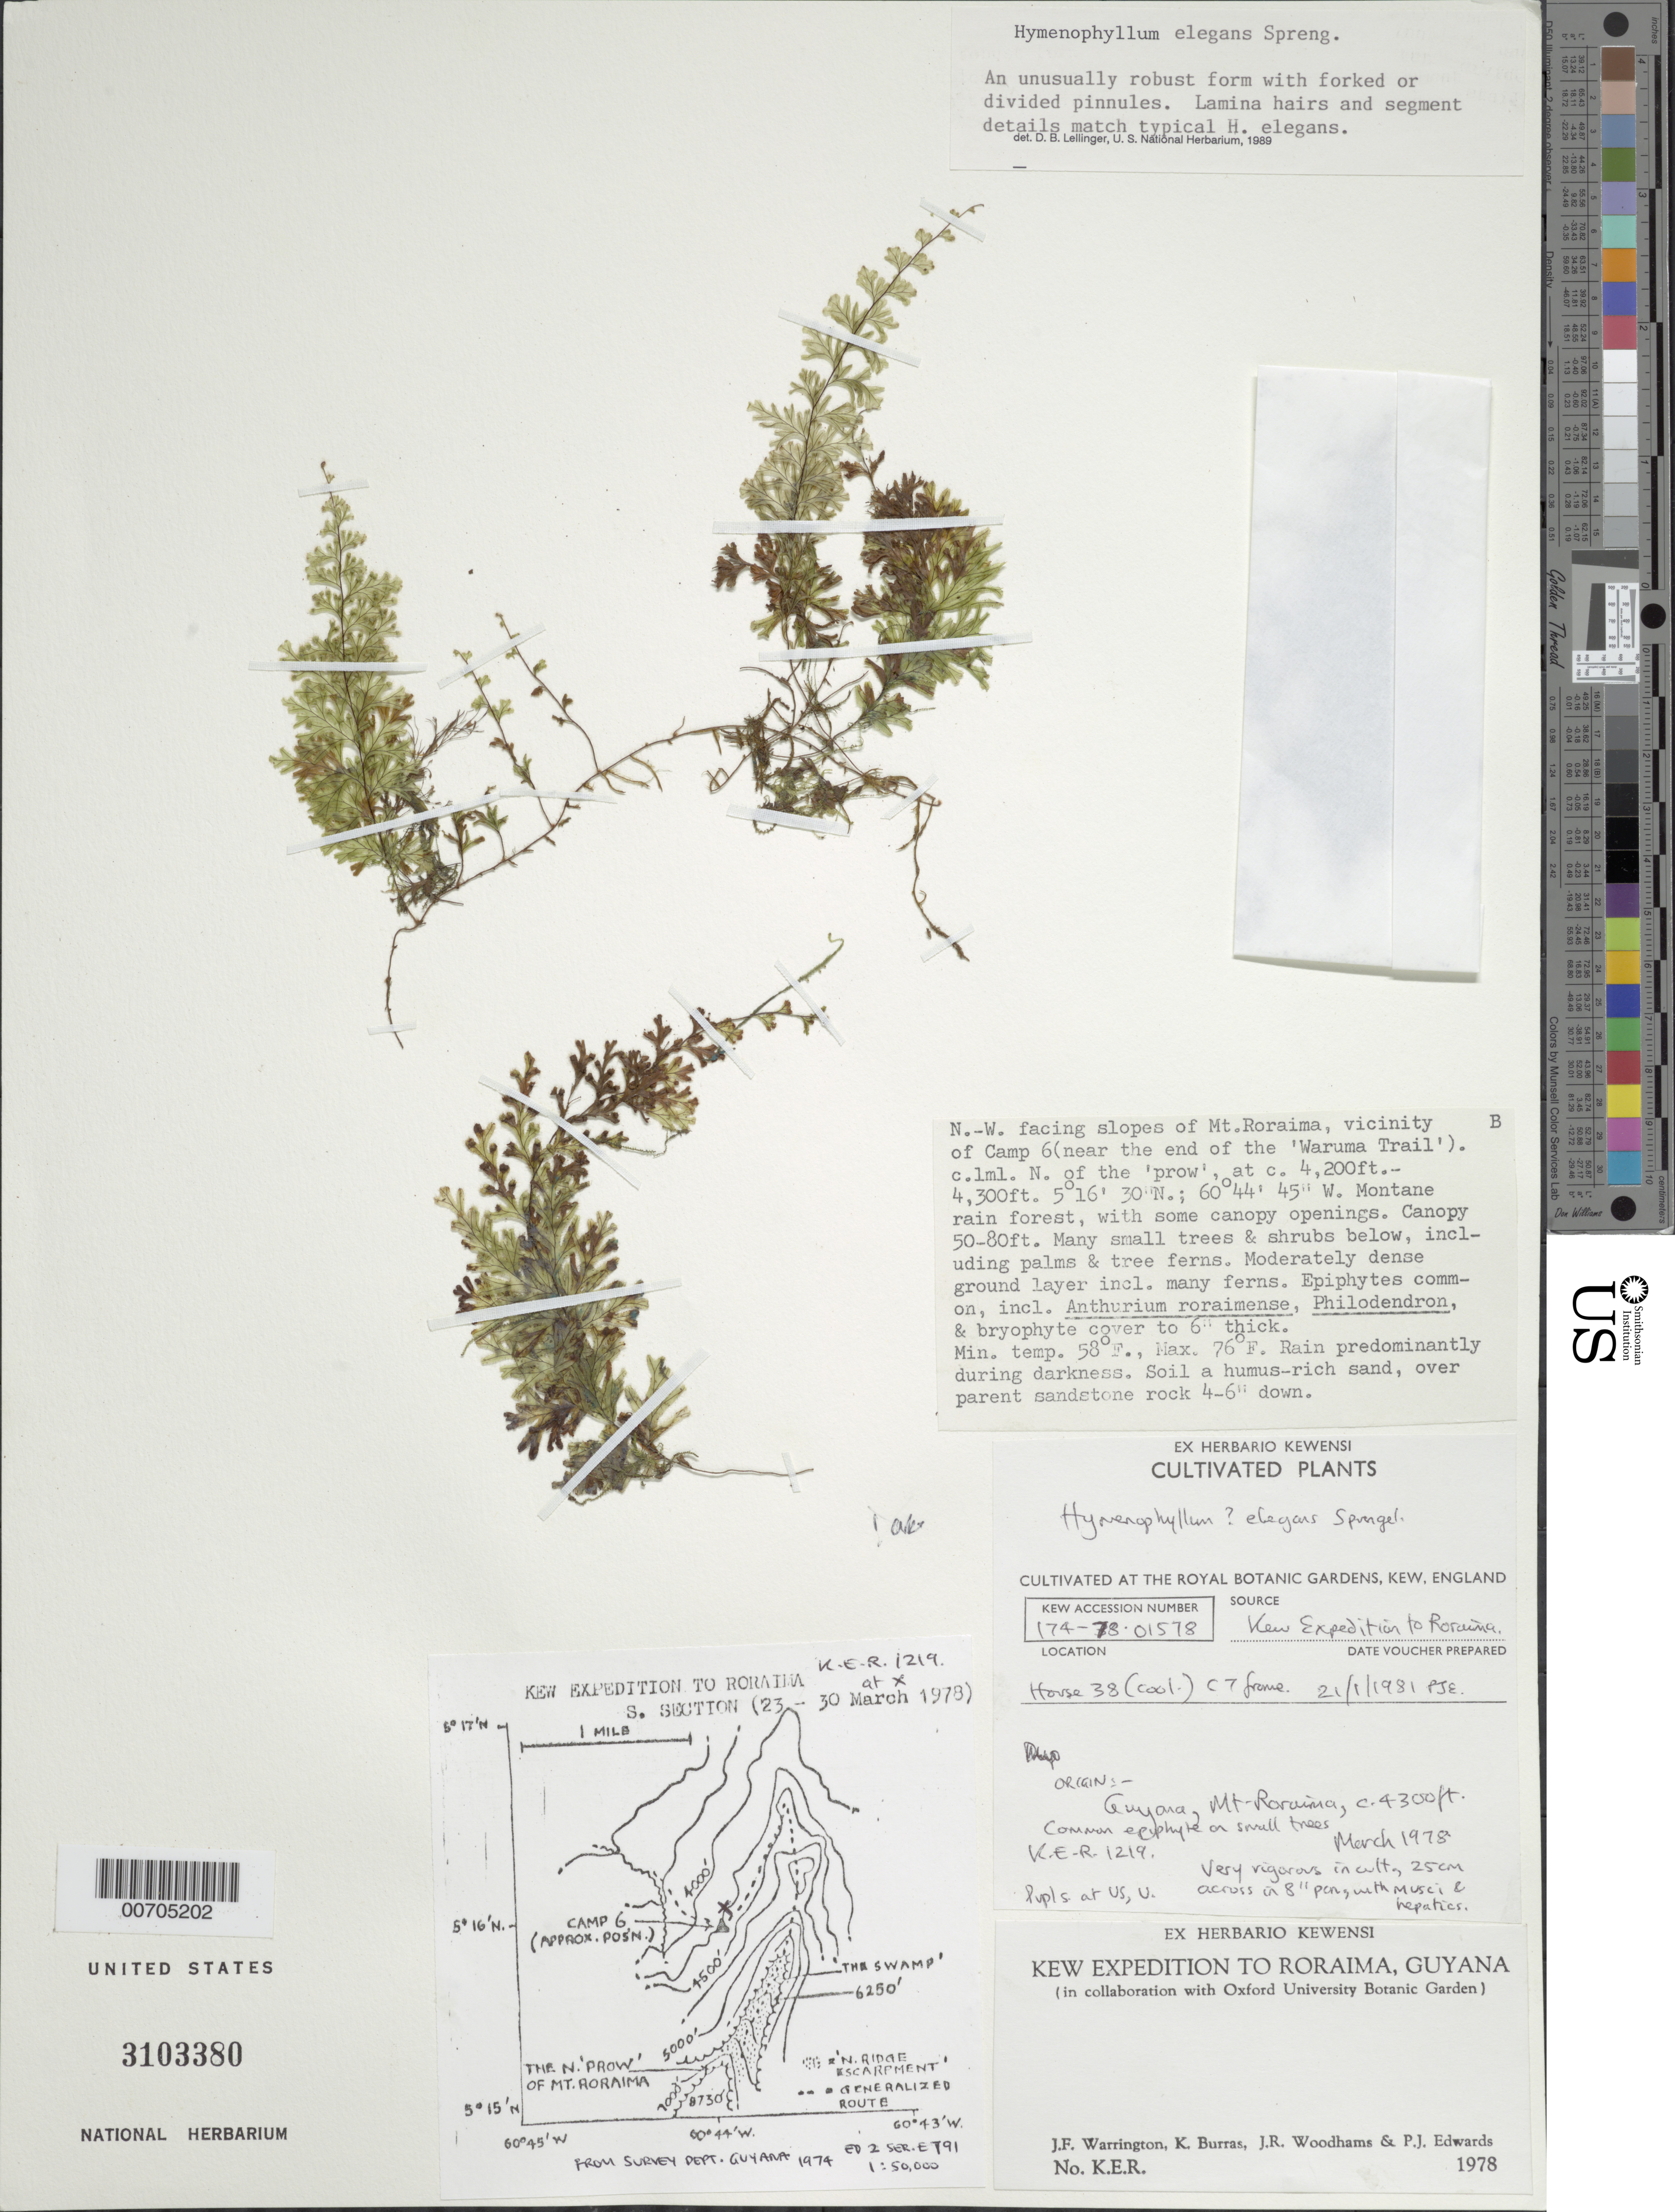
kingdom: Plantae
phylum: Tracheophyta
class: Polypodiopsida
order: Hymenophyllales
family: Hymenophyllaceae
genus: Hymenophyllum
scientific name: Hymenophyllum elegans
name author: Spreng.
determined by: Lellinger, David B., (BOT), Smithsonian Institution - National Museum of Natural History (UNITED STATES)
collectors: J. Warrington, K. Burras, J. Woodhams & P. Edwards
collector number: KER 1219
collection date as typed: Mar-78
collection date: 1978-03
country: Guyana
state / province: Cuyuni-Mazaruni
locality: Mt. Roraima, NW slopes, near end of "Waruma Trail"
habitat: Montane rainforest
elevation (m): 1311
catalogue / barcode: US 3103380